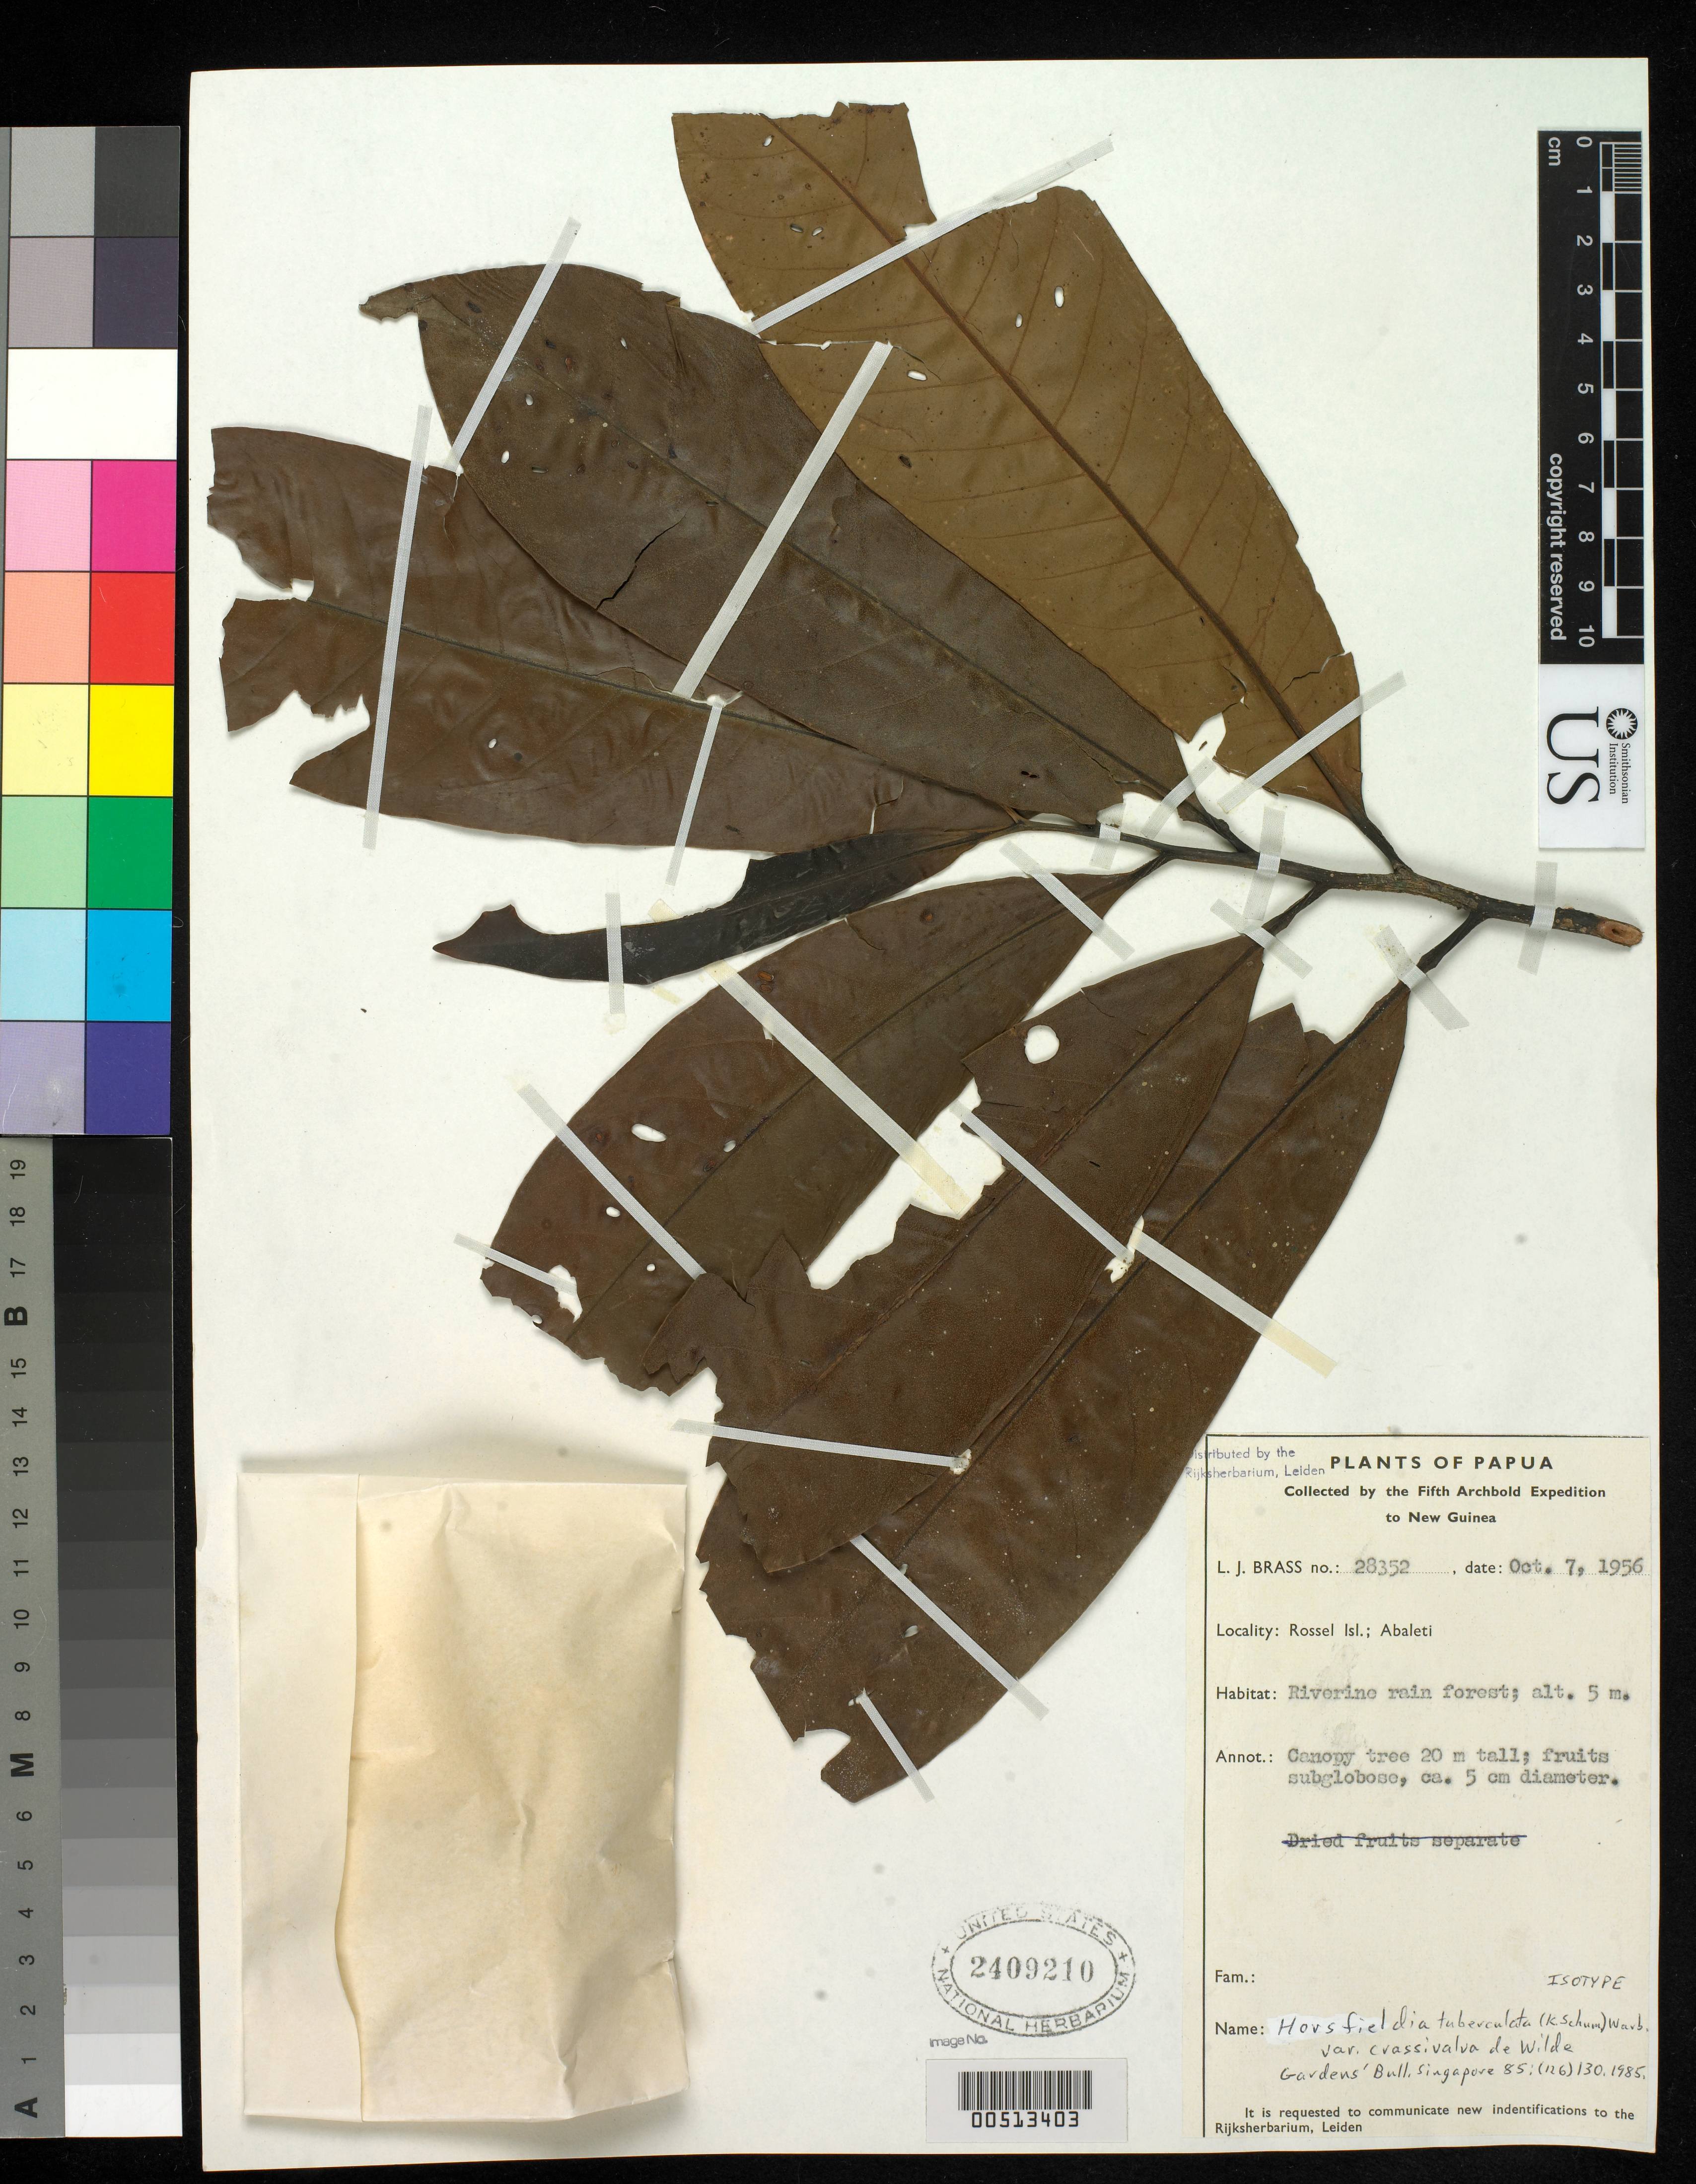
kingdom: Plantae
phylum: Tracheophyta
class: Magnoliopsida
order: Magnoliales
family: Myristicaceae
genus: Horsfieldia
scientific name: Horsfieldia tuberculata var. crassivalva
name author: W.J. de Wilde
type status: Isotype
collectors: L. J. Brass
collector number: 28352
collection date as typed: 07 Oct 1956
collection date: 1956-10-07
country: Papua New Guinea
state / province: Milne Bay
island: Rossel (Yela)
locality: Abaleti. [Louisade Arch.]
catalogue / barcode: US 2409210